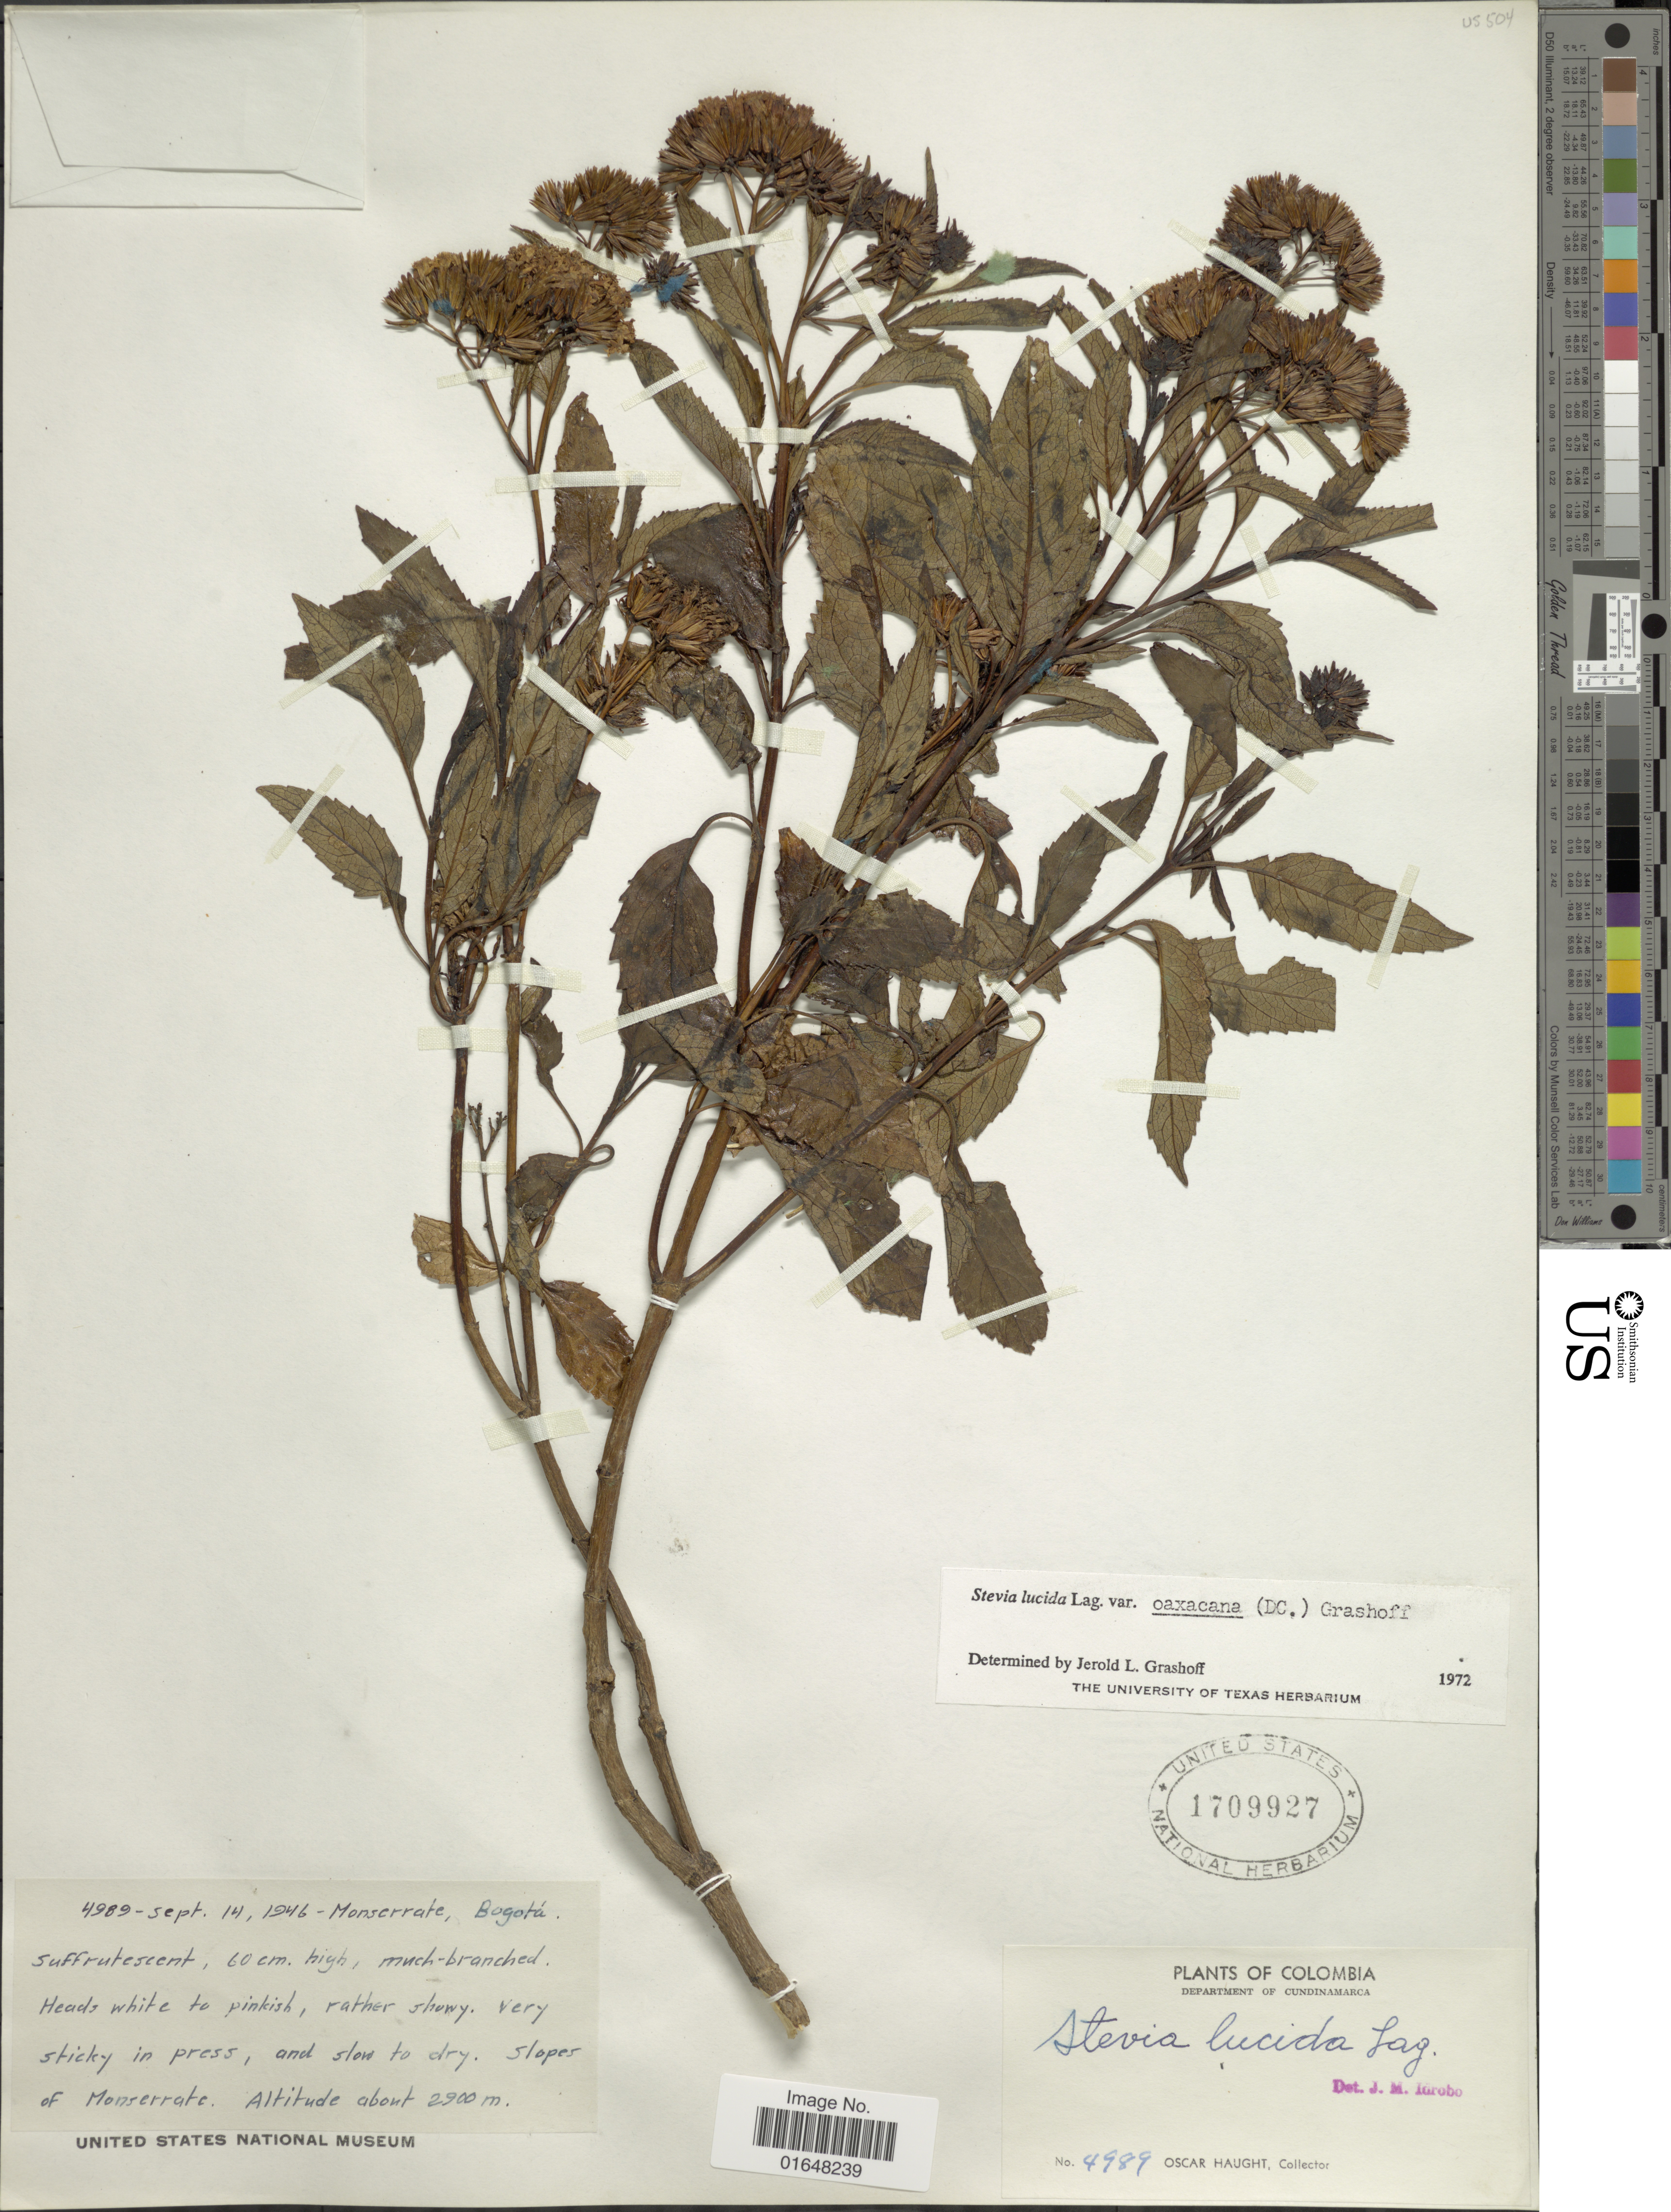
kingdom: Plantae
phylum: Tracheophyta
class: Magnoliopsida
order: Asterales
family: Asteraceae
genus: Stevia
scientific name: Stevia lucida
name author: Lag.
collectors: O. Haught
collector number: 4989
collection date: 1946-09-14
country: Colombia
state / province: Cundinamarca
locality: Monserrate, Bogota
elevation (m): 2900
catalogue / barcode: US 1709927